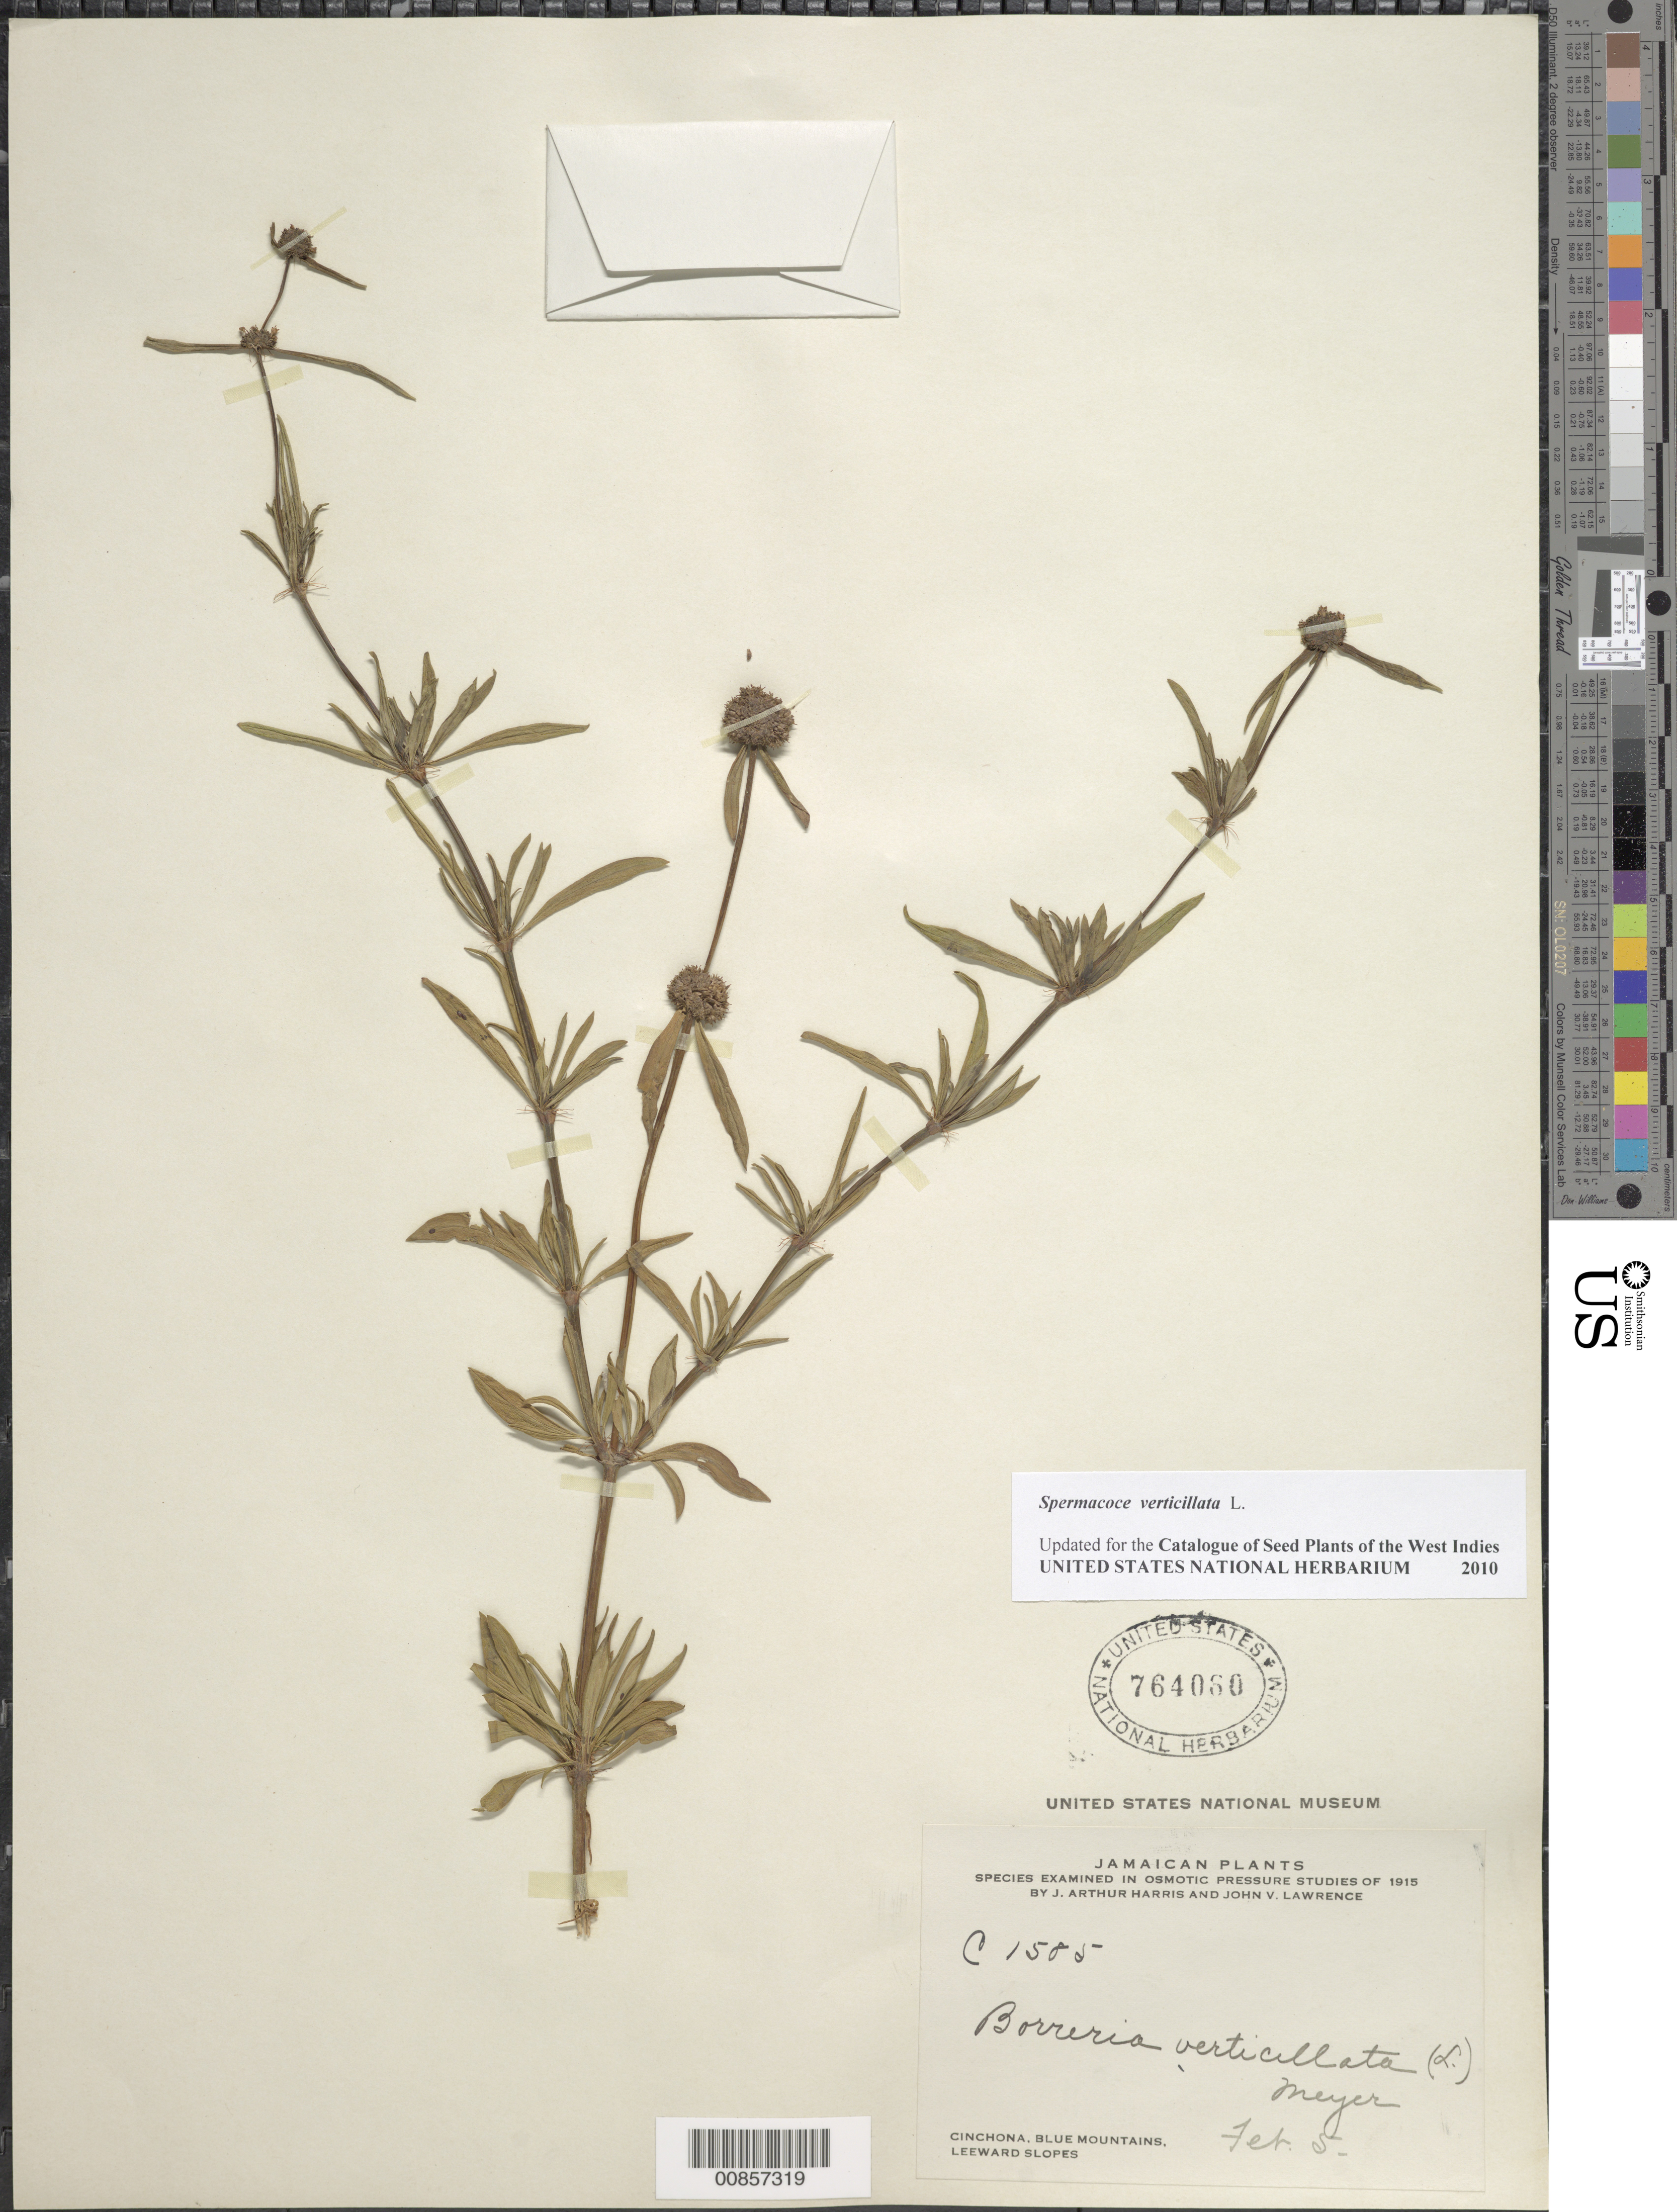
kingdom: Plantae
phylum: Tracheophyta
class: Magnoliopsida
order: Gentianales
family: Rubiaceae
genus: Spermacoce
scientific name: Spermacoce verticillata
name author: L.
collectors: J. A. Harris & J. Lawrence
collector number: C 15085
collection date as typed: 05 Feb 1915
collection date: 1915-02-05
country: Jamaica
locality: Cinchona, Leeward slopes Blue Mountains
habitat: Leeward mountain slopes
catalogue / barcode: US 764060